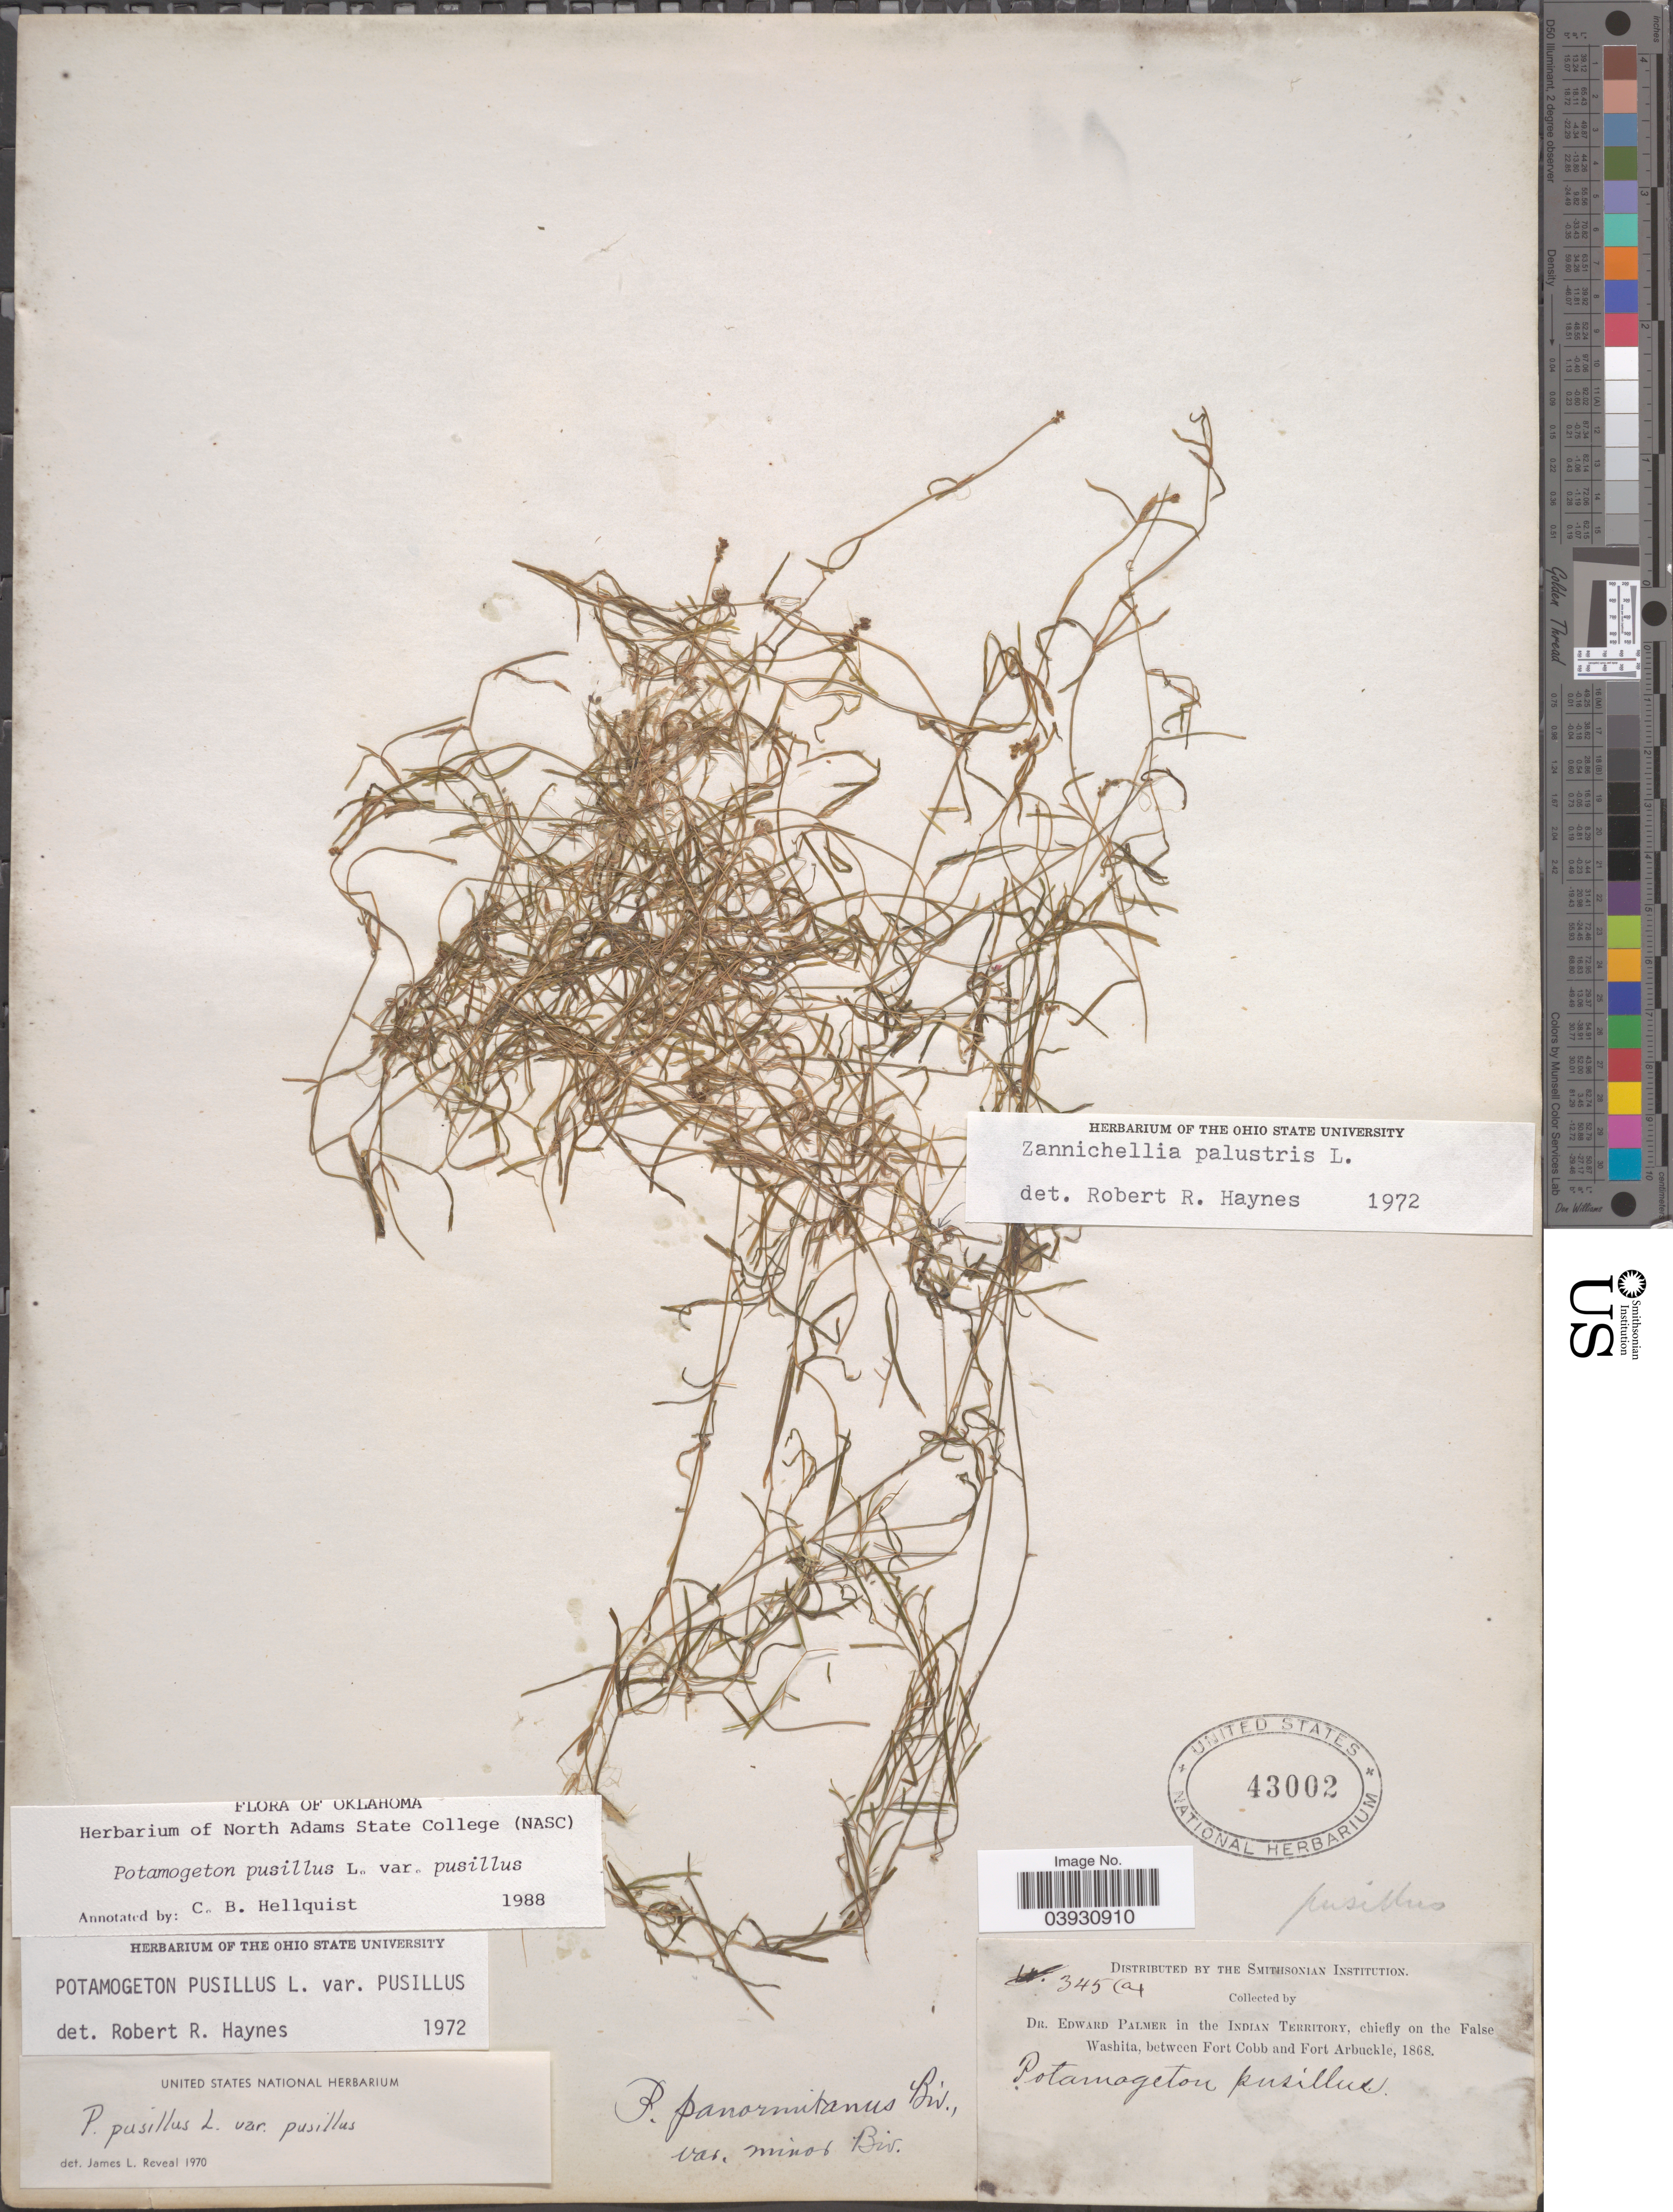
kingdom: Plantae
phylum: Tracheophyta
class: Liliopsida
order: Alismatales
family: Potamogetonaceae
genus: Potamogeton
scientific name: Potamogeton pusillus var. pusillus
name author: L.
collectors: E. Palmer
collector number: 345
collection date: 1868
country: United States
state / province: Oklahoma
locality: Indian Territory, chiefly on the False Washita, between Fort Cobb and Fort Arbuckle.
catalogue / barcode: US 43002